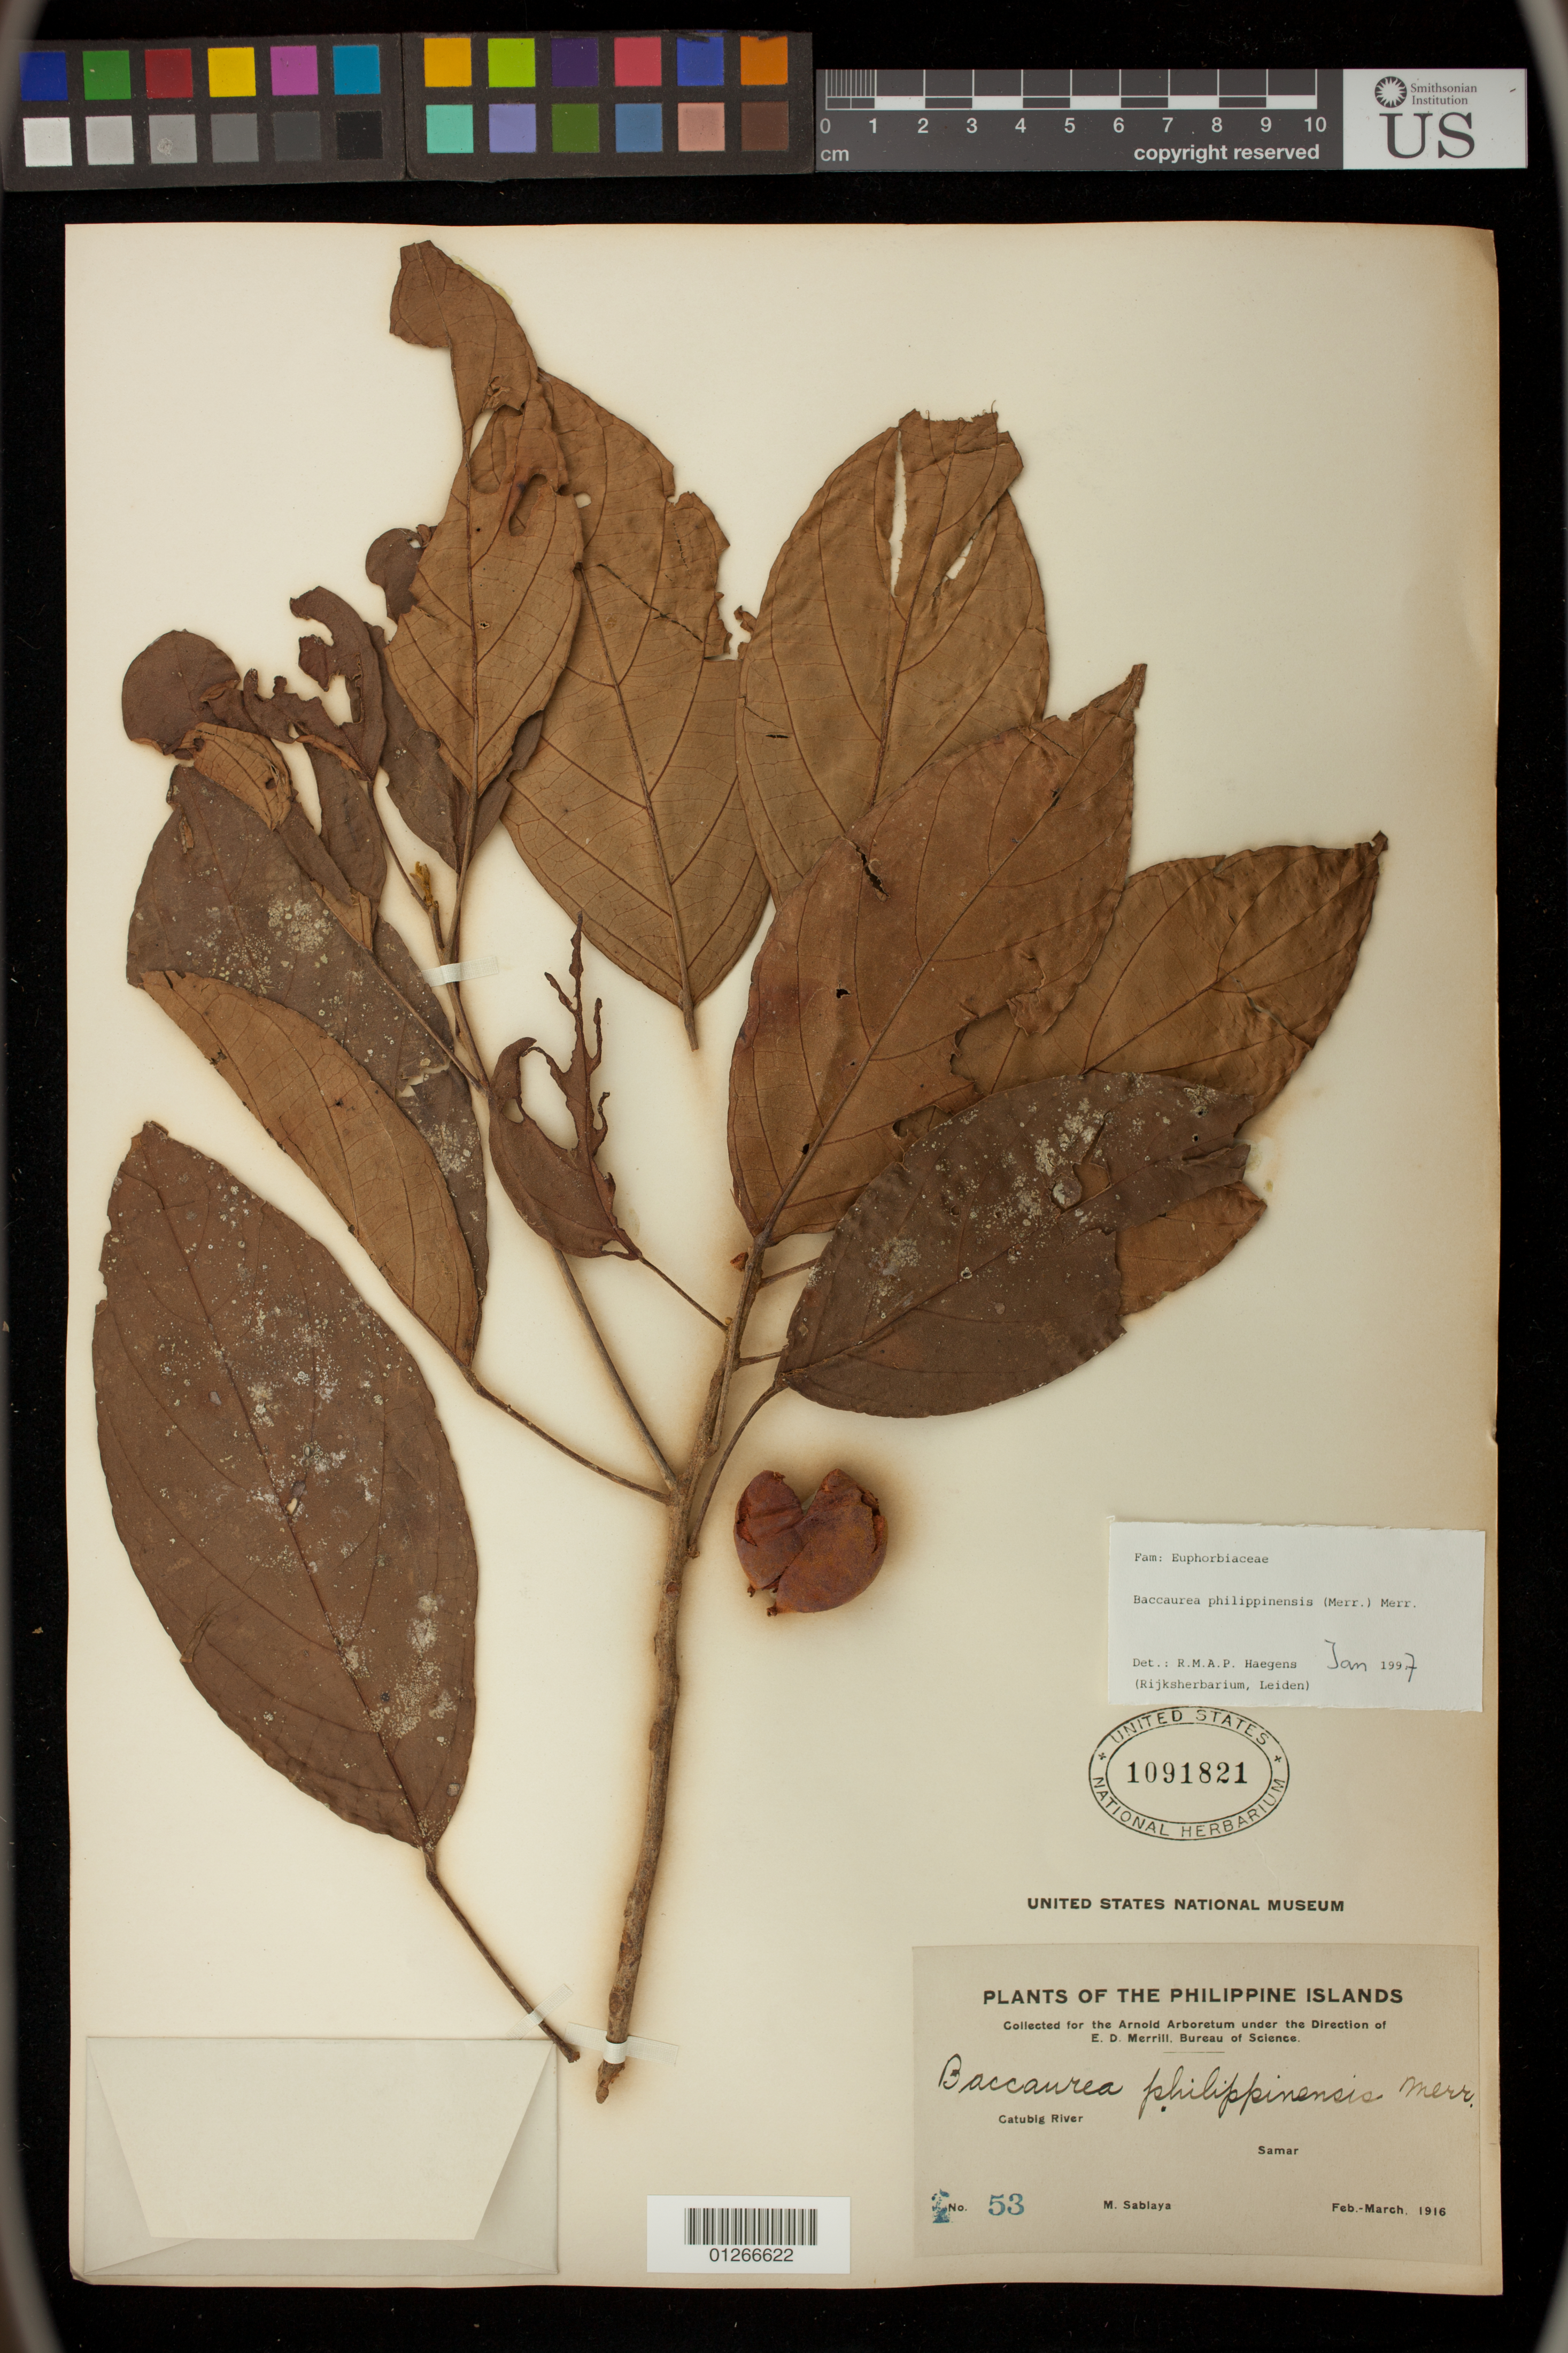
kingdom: Plantae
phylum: Tracheophyta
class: Magnoliopsida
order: Malpighiales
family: Phyllanthaceae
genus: Baccaurea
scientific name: Baccaurea philippinensis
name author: (Merr.) Merr.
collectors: M. Sablaya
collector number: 53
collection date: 1916-02/1916-03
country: Philippines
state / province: Eastern Visayas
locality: Catubig River, Samar